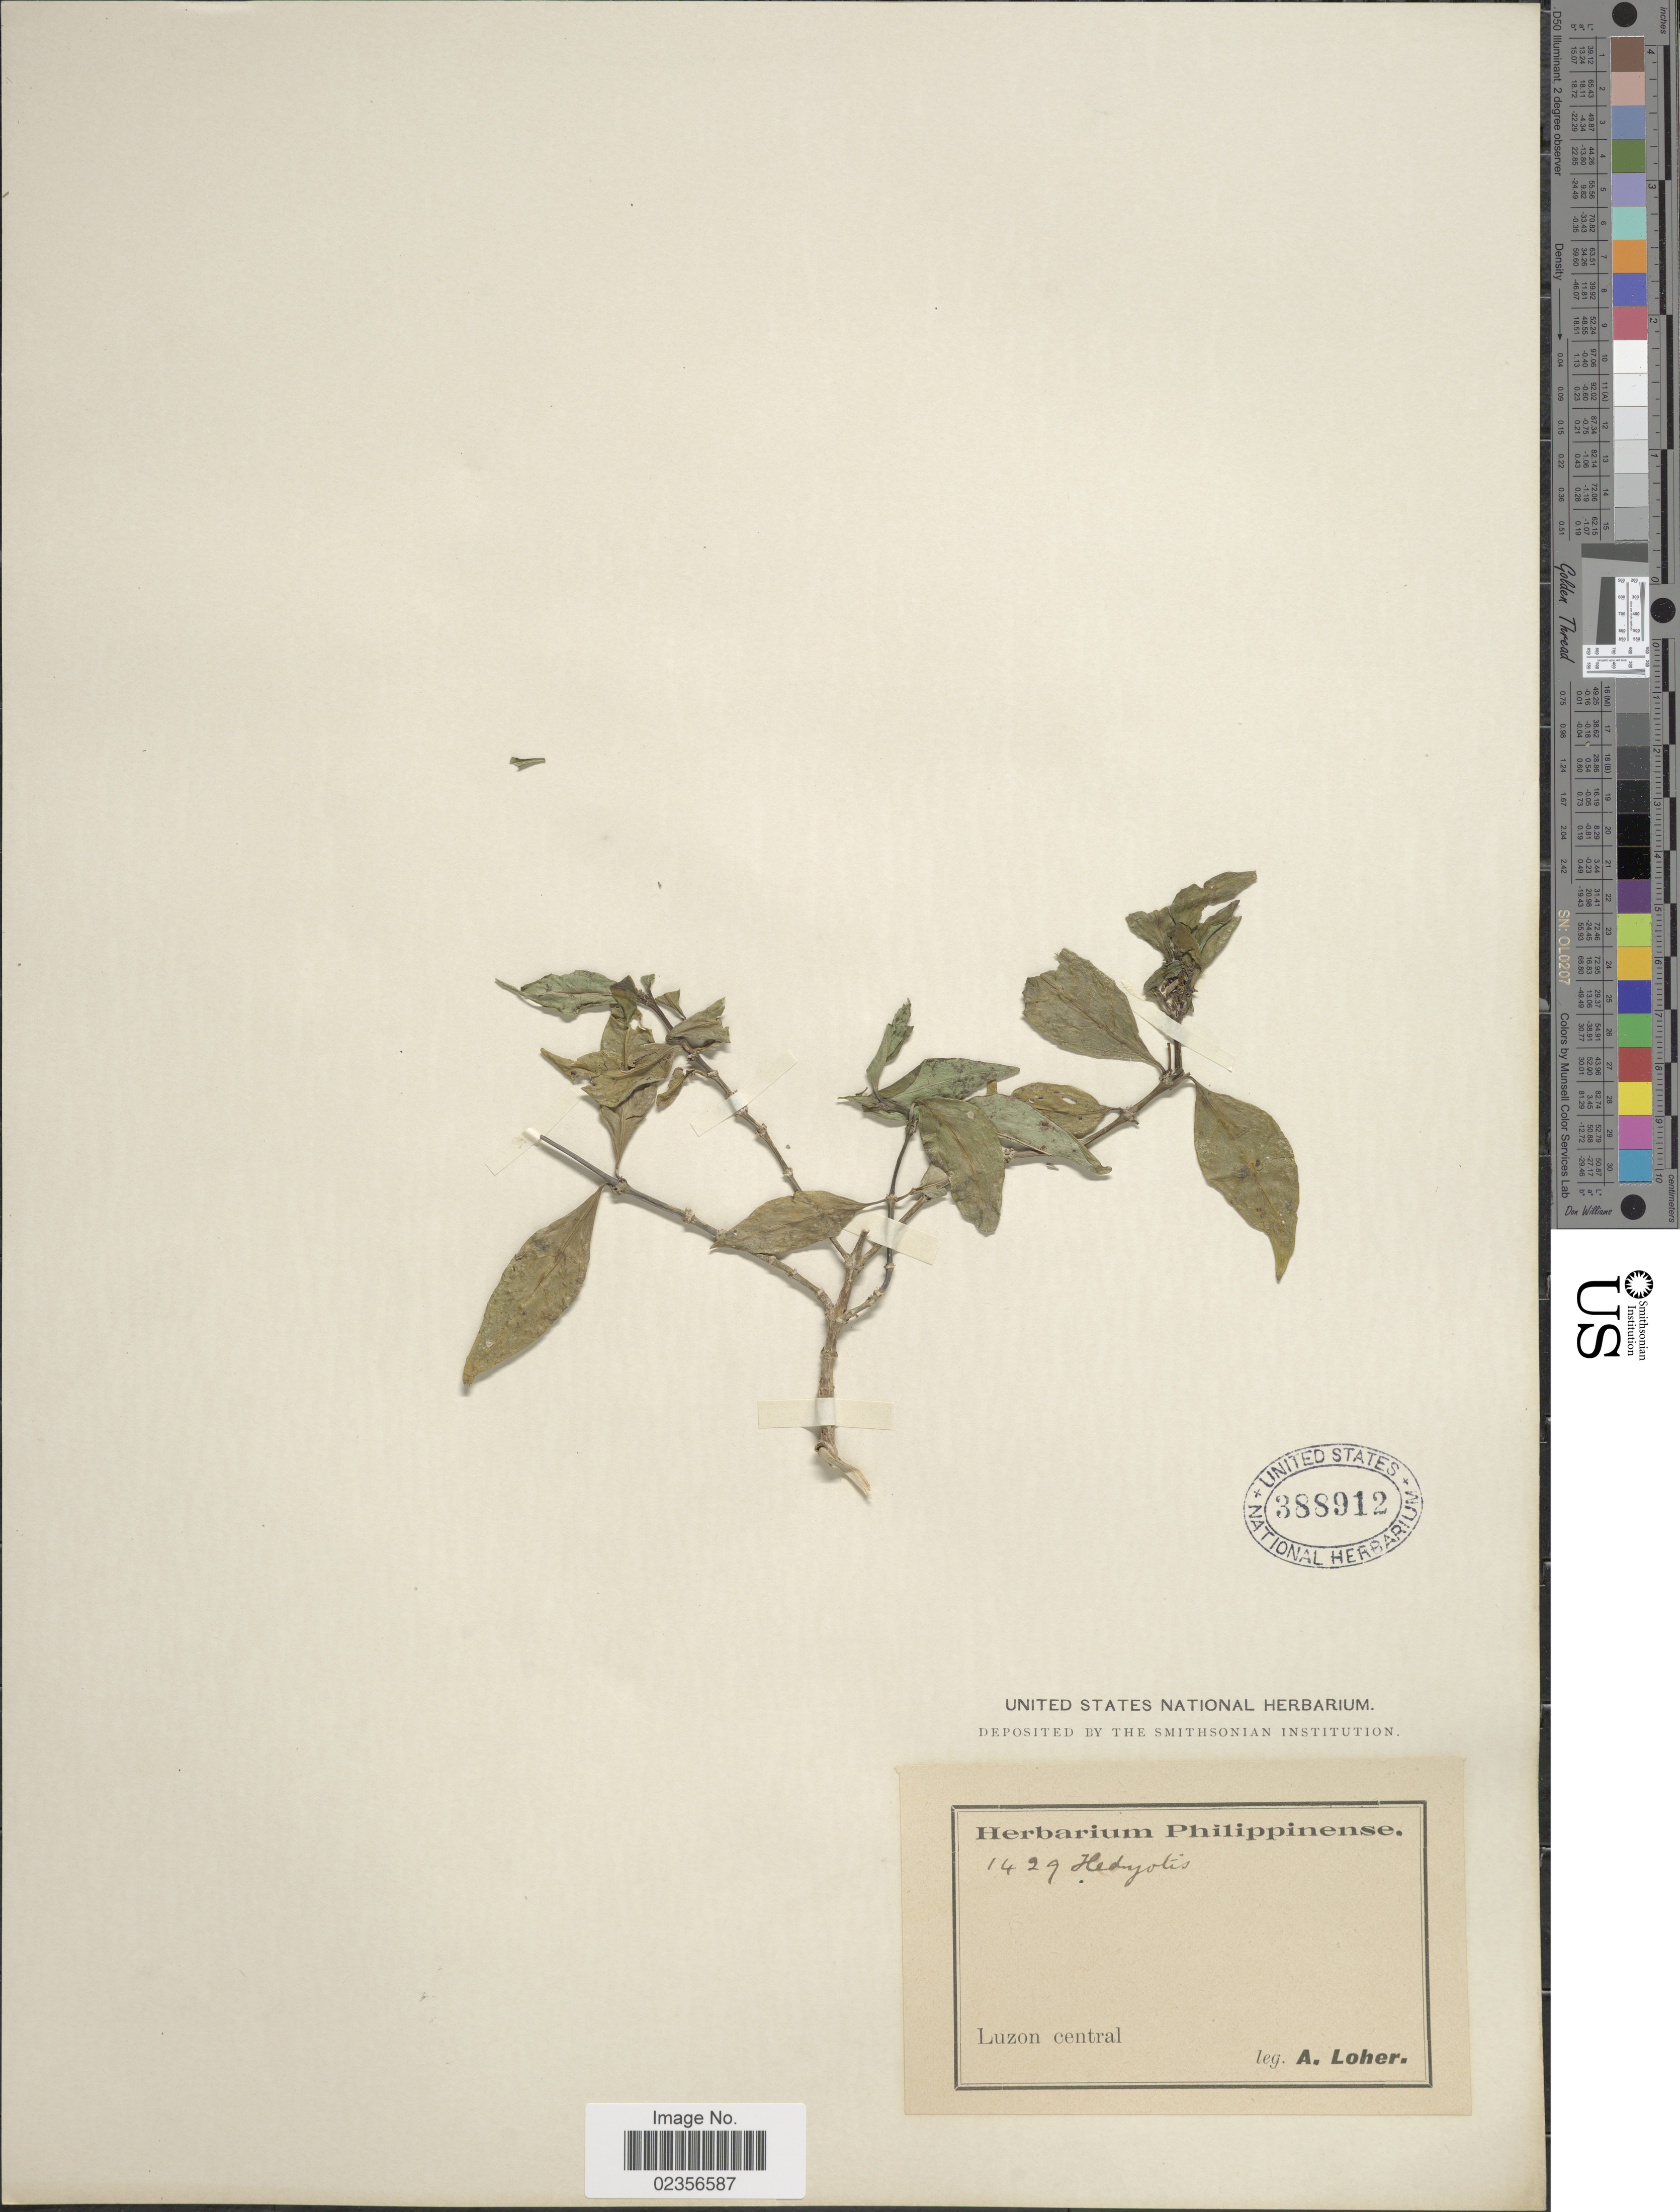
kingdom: Plantae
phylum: Tracheophyta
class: Magnoliopsida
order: Gentianales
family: Rubiaceae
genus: Hedyotis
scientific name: Hedyotis benguetensis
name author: Elmer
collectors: A. Loher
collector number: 1429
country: Philippines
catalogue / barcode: US 388912